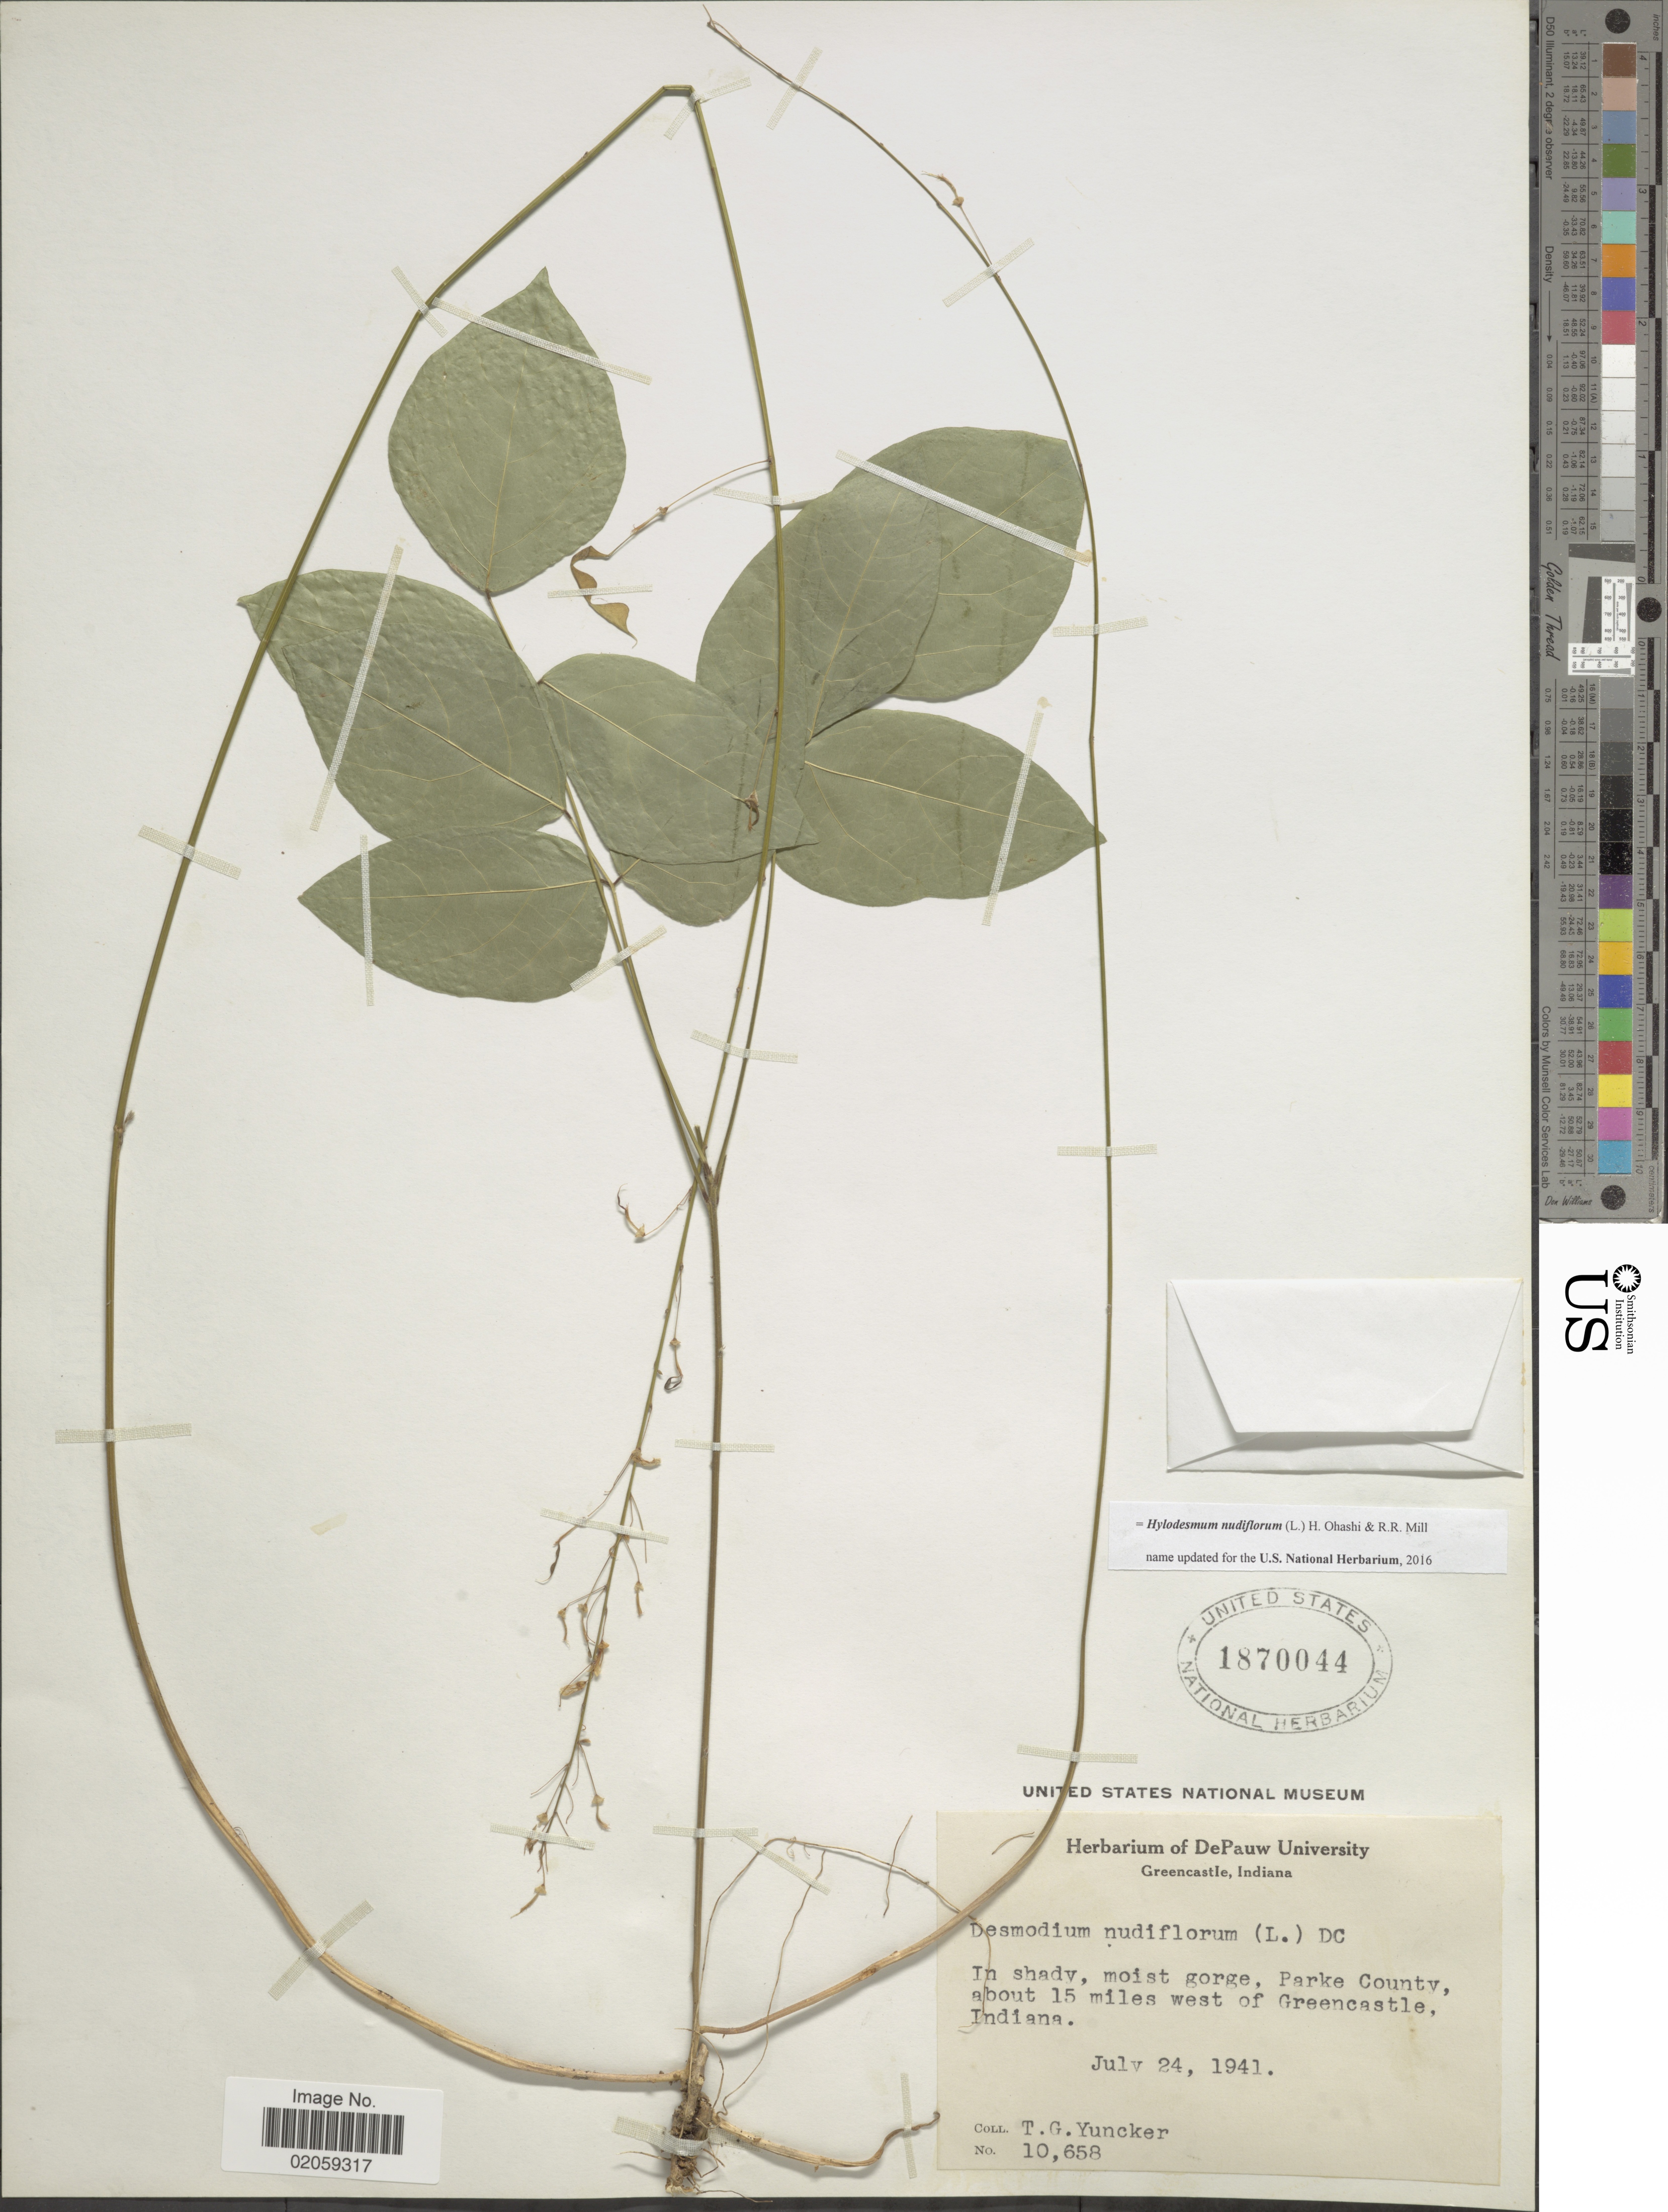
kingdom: Plantae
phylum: Tracheophyta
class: Magnoliopsida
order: Fabales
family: Fabaceae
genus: Hylodesmum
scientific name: Hylodesmum nudiflorum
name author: (L.) H. Ohashi & R.R. Mill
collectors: T. G. Yuncker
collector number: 10658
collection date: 1941-07-24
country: United States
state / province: Indiana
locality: Parke County, about 15 miles west of Greencastle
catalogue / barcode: US 1870044